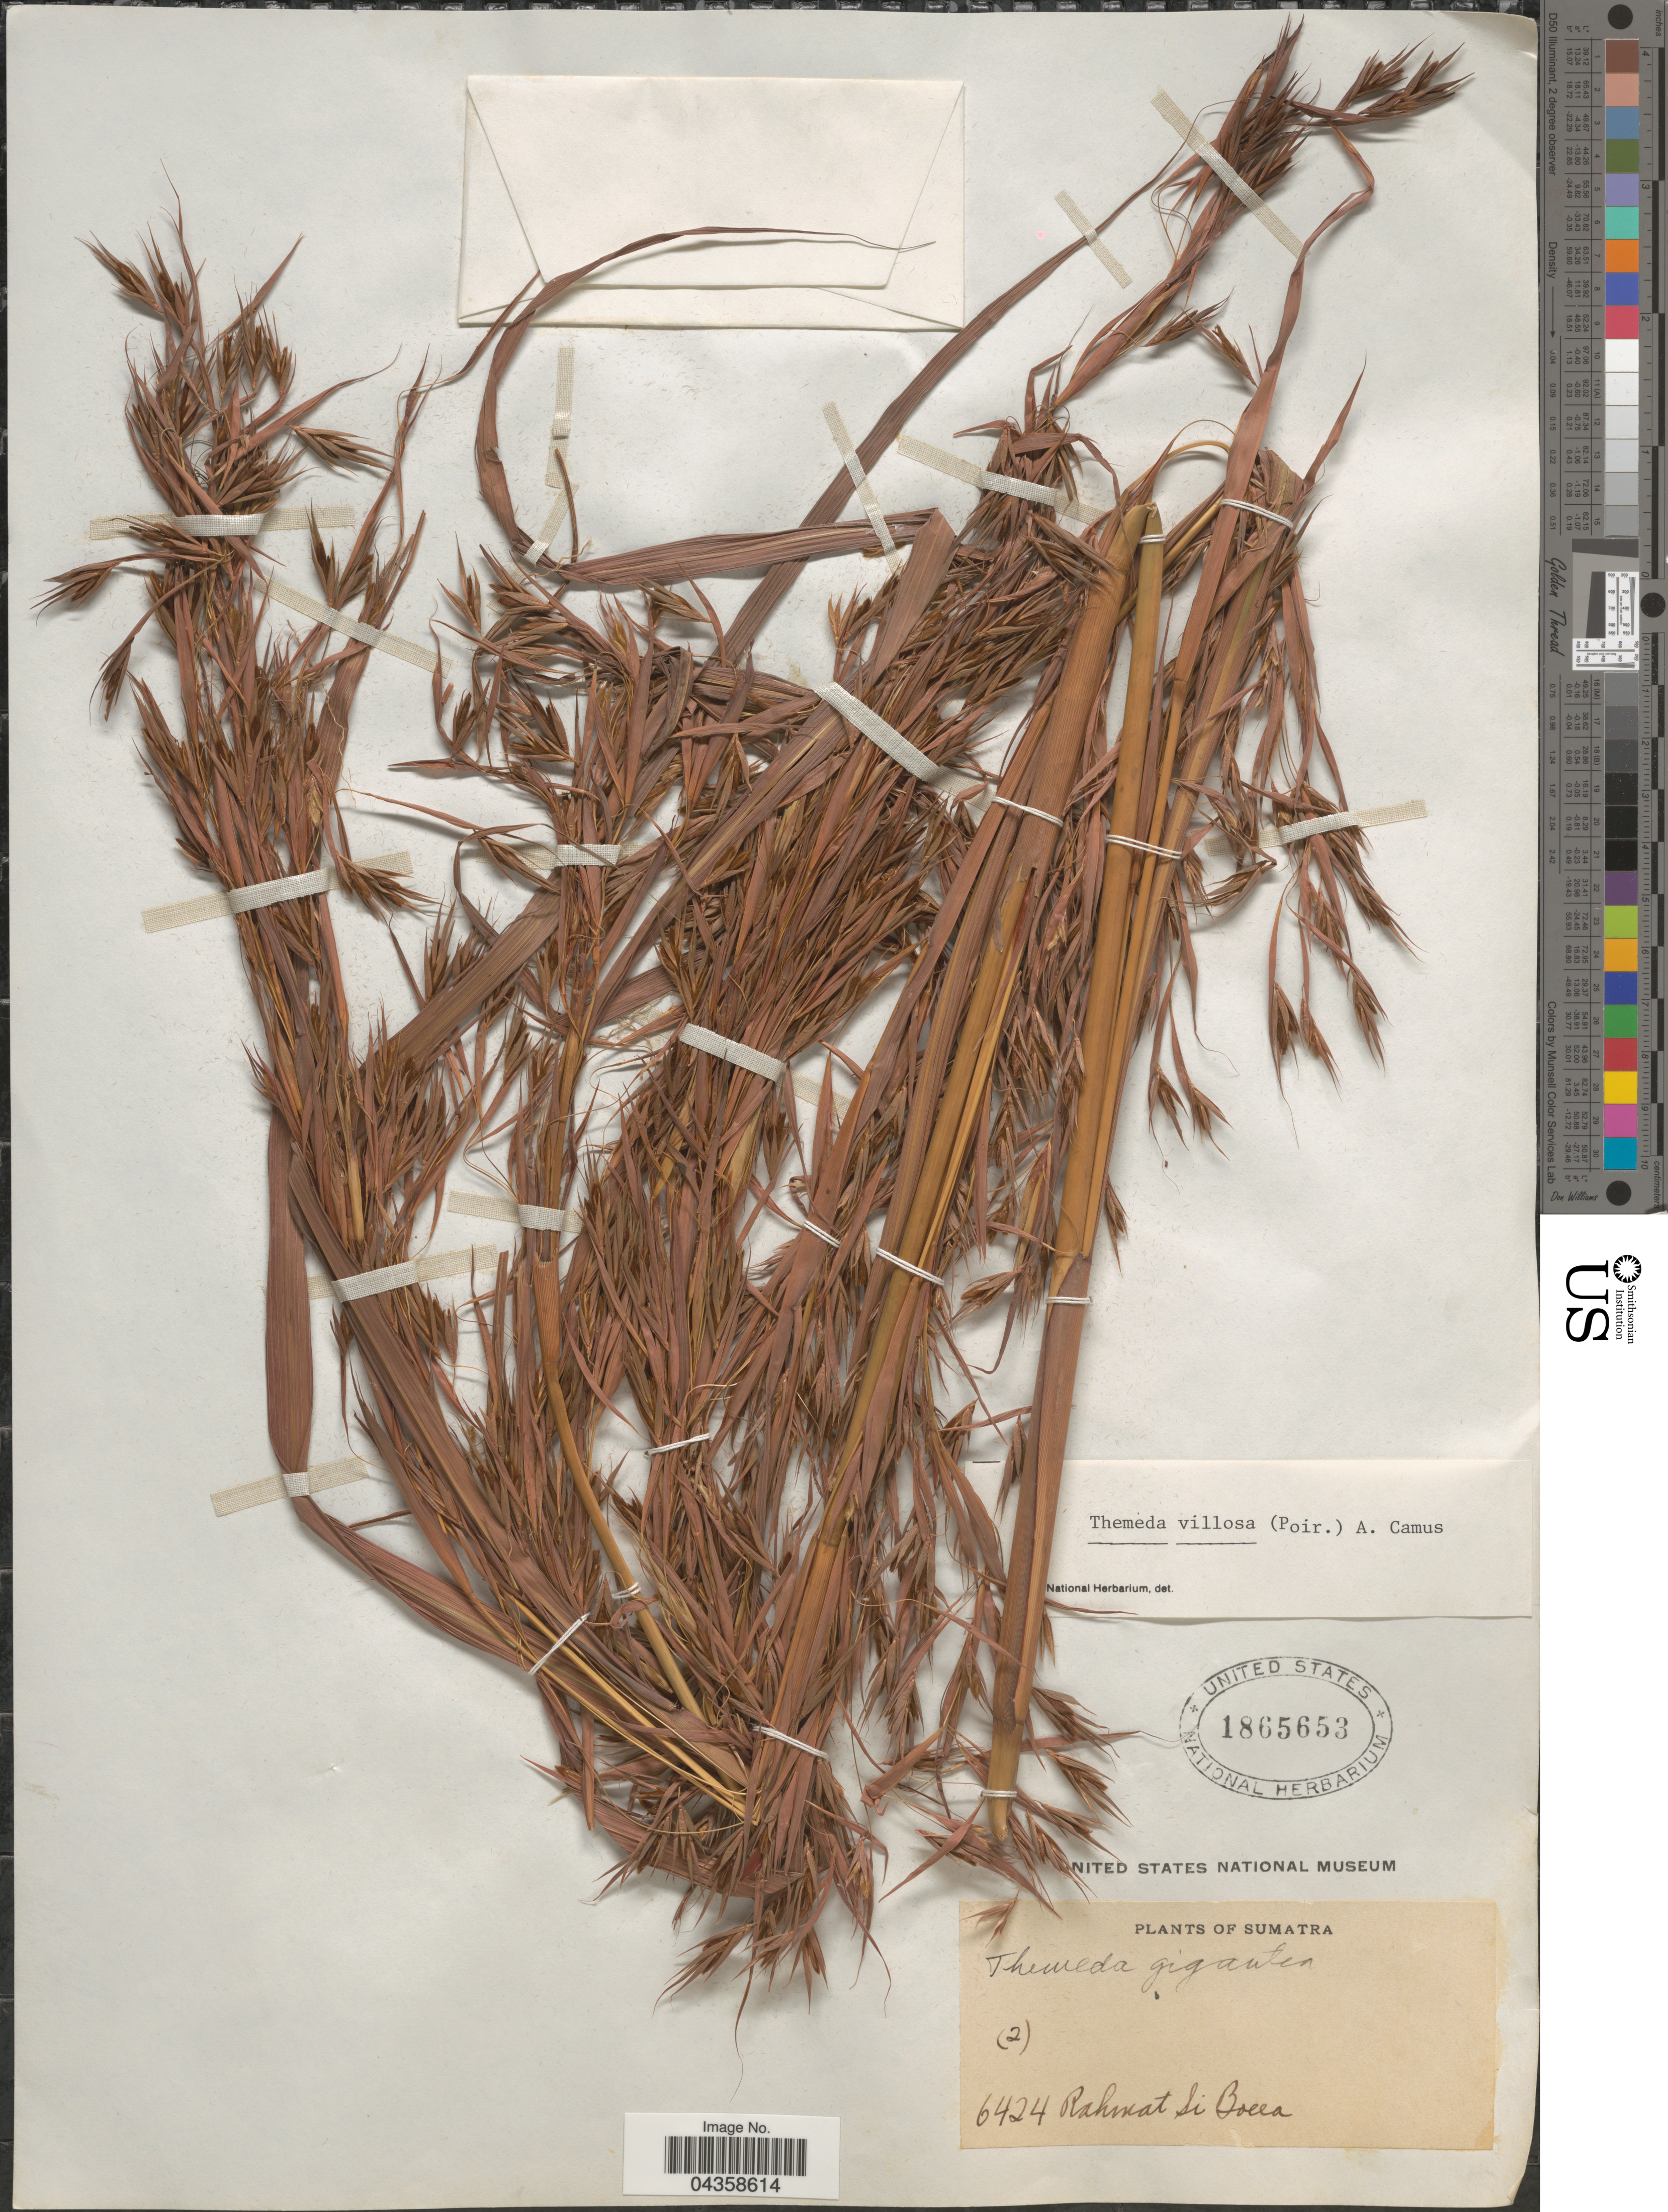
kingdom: Plantae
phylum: Tracheophyta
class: Liliopsida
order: Poales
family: Poaceae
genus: Themeda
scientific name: Themeda villosa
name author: (Lam.) A. Camus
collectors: Rahmat Si Boeea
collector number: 6424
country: Indonesia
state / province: Sumatra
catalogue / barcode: US 1865653